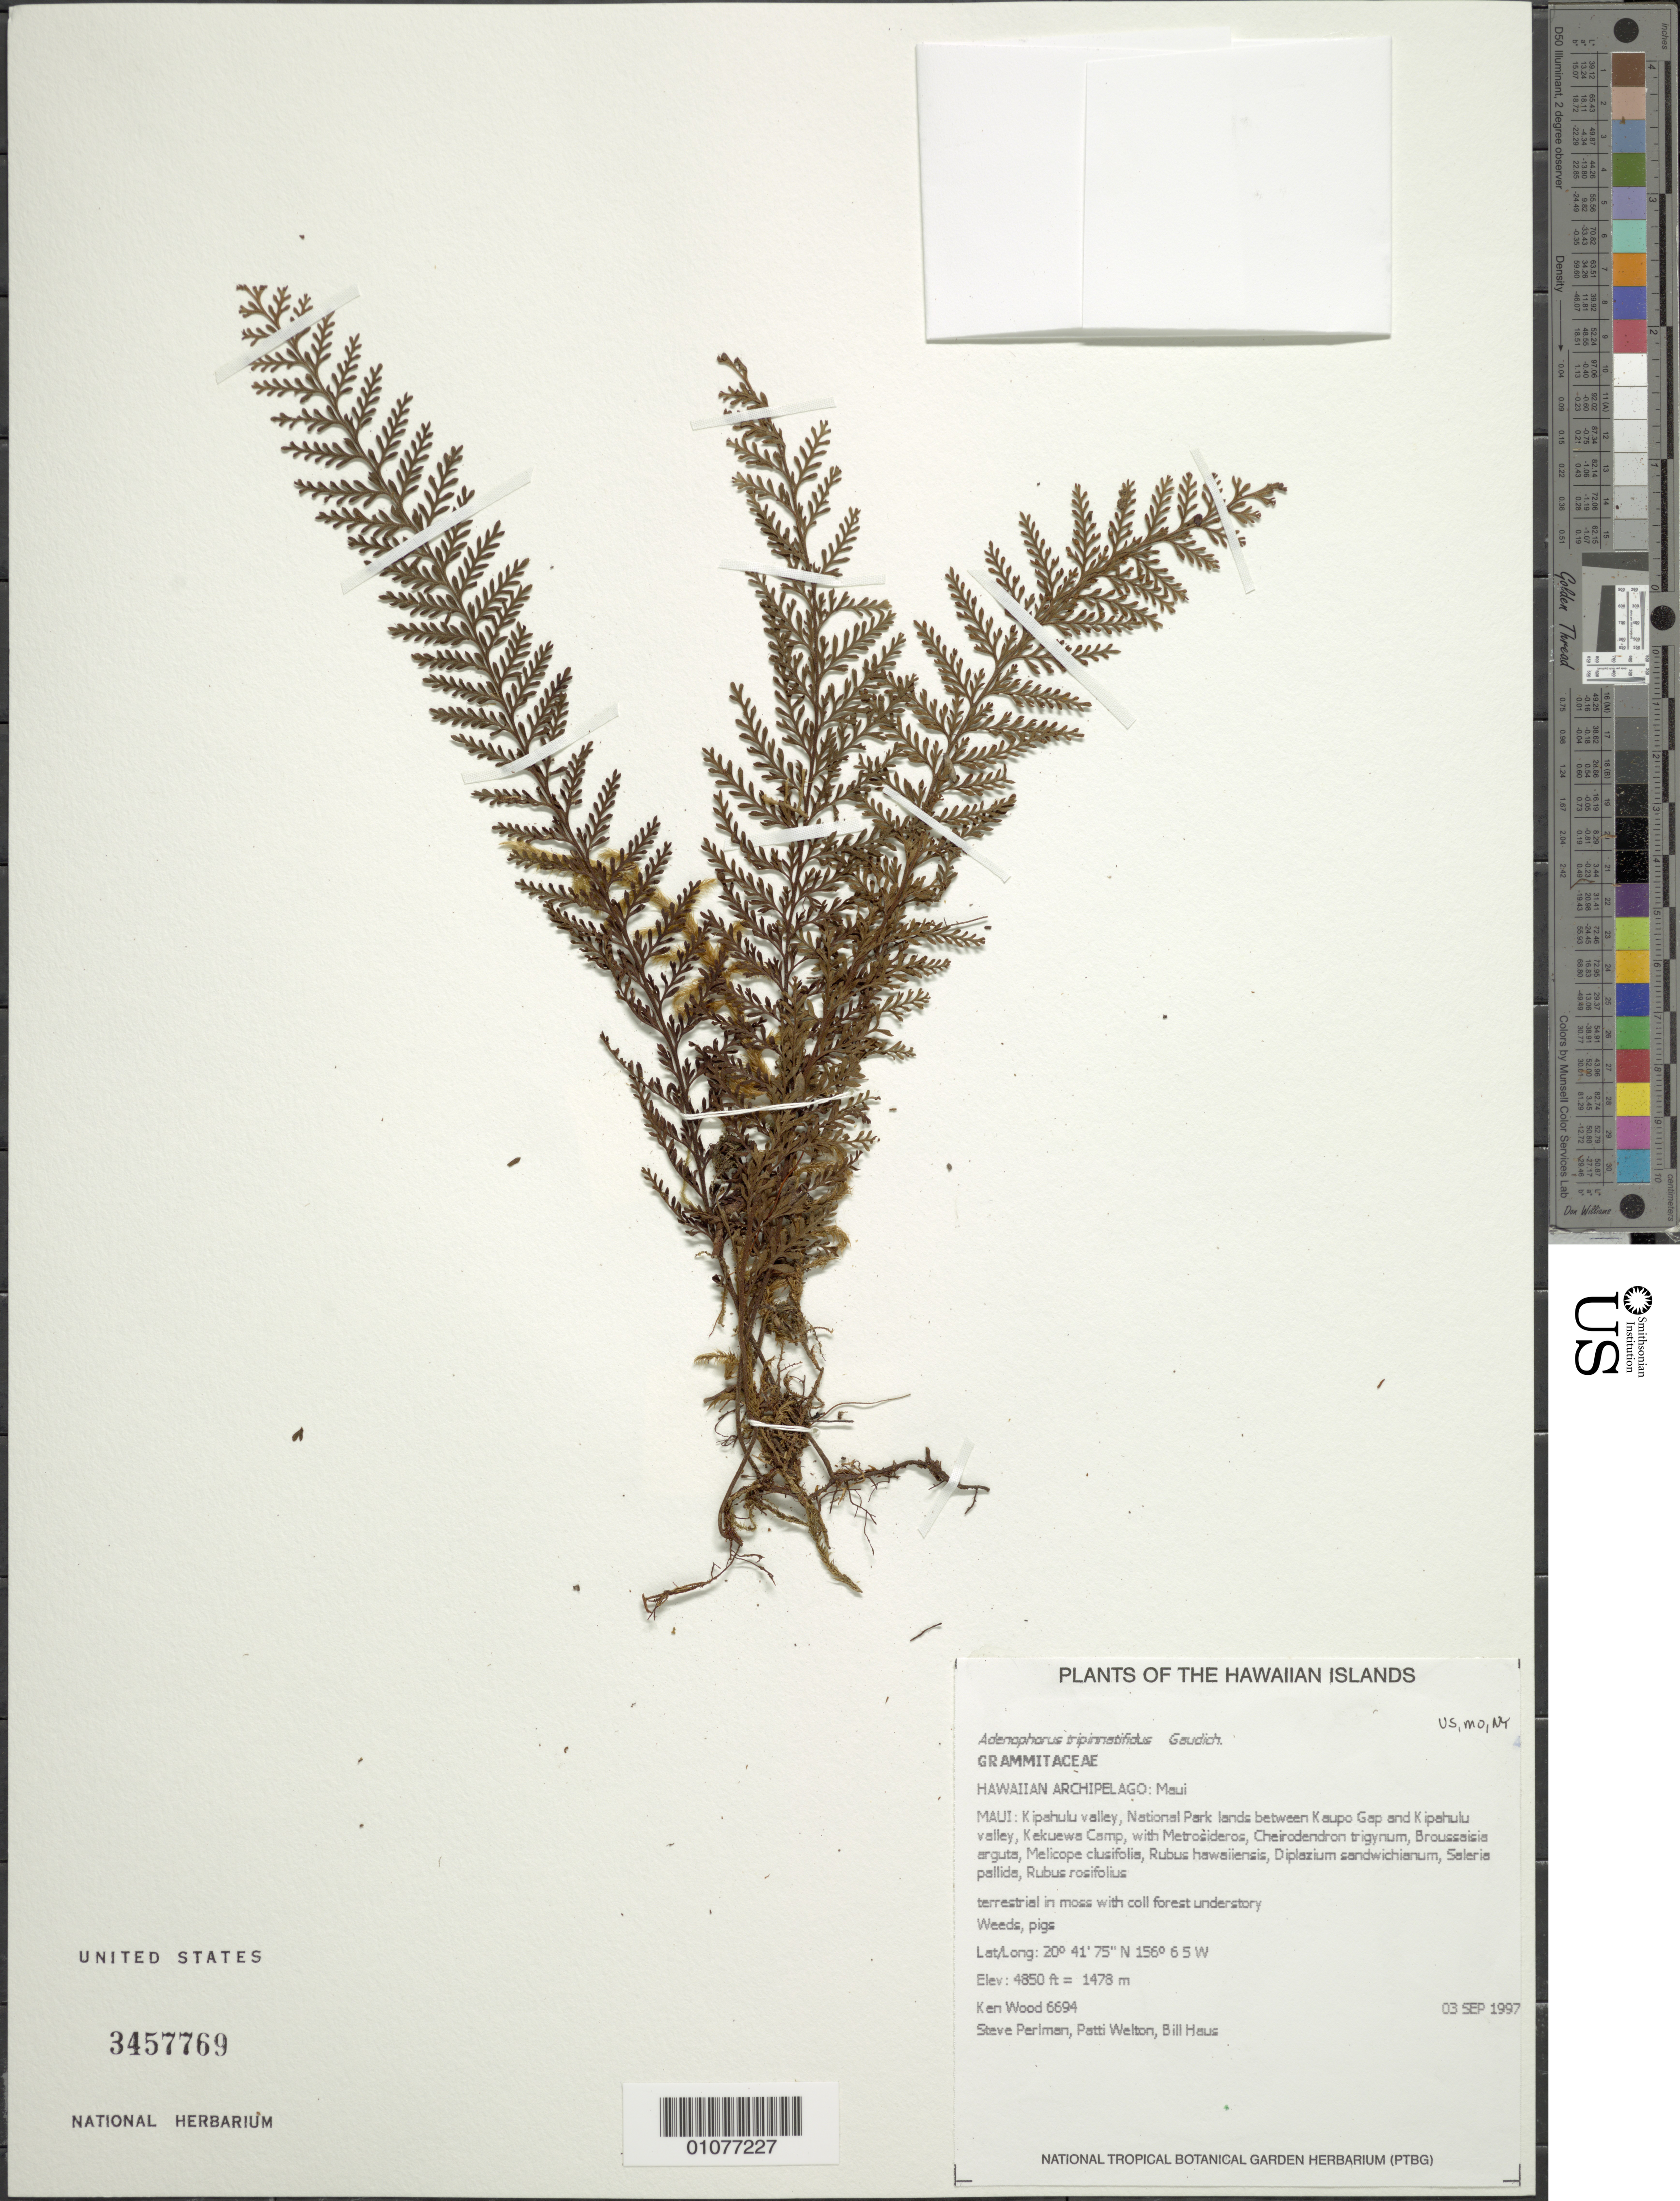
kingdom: Plantae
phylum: Tracheophyta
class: Polypodiopsida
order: Polypodiales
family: Polypodiaceae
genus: Adenophorus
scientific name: Adenophorus tripinnatifidus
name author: Gaudich.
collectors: K. R. Wood, S. P. Perlman, P. Welton & B. Haus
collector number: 6697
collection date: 1997-09-03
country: United States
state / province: Hawaii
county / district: Maui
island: Maui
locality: Kipahulu valley, National Park lands between Kaupo Gap and Kipahulu valley, Kekuewa Camp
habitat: terrestrial in moss with coll forest understory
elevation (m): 1478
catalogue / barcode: US 3457769